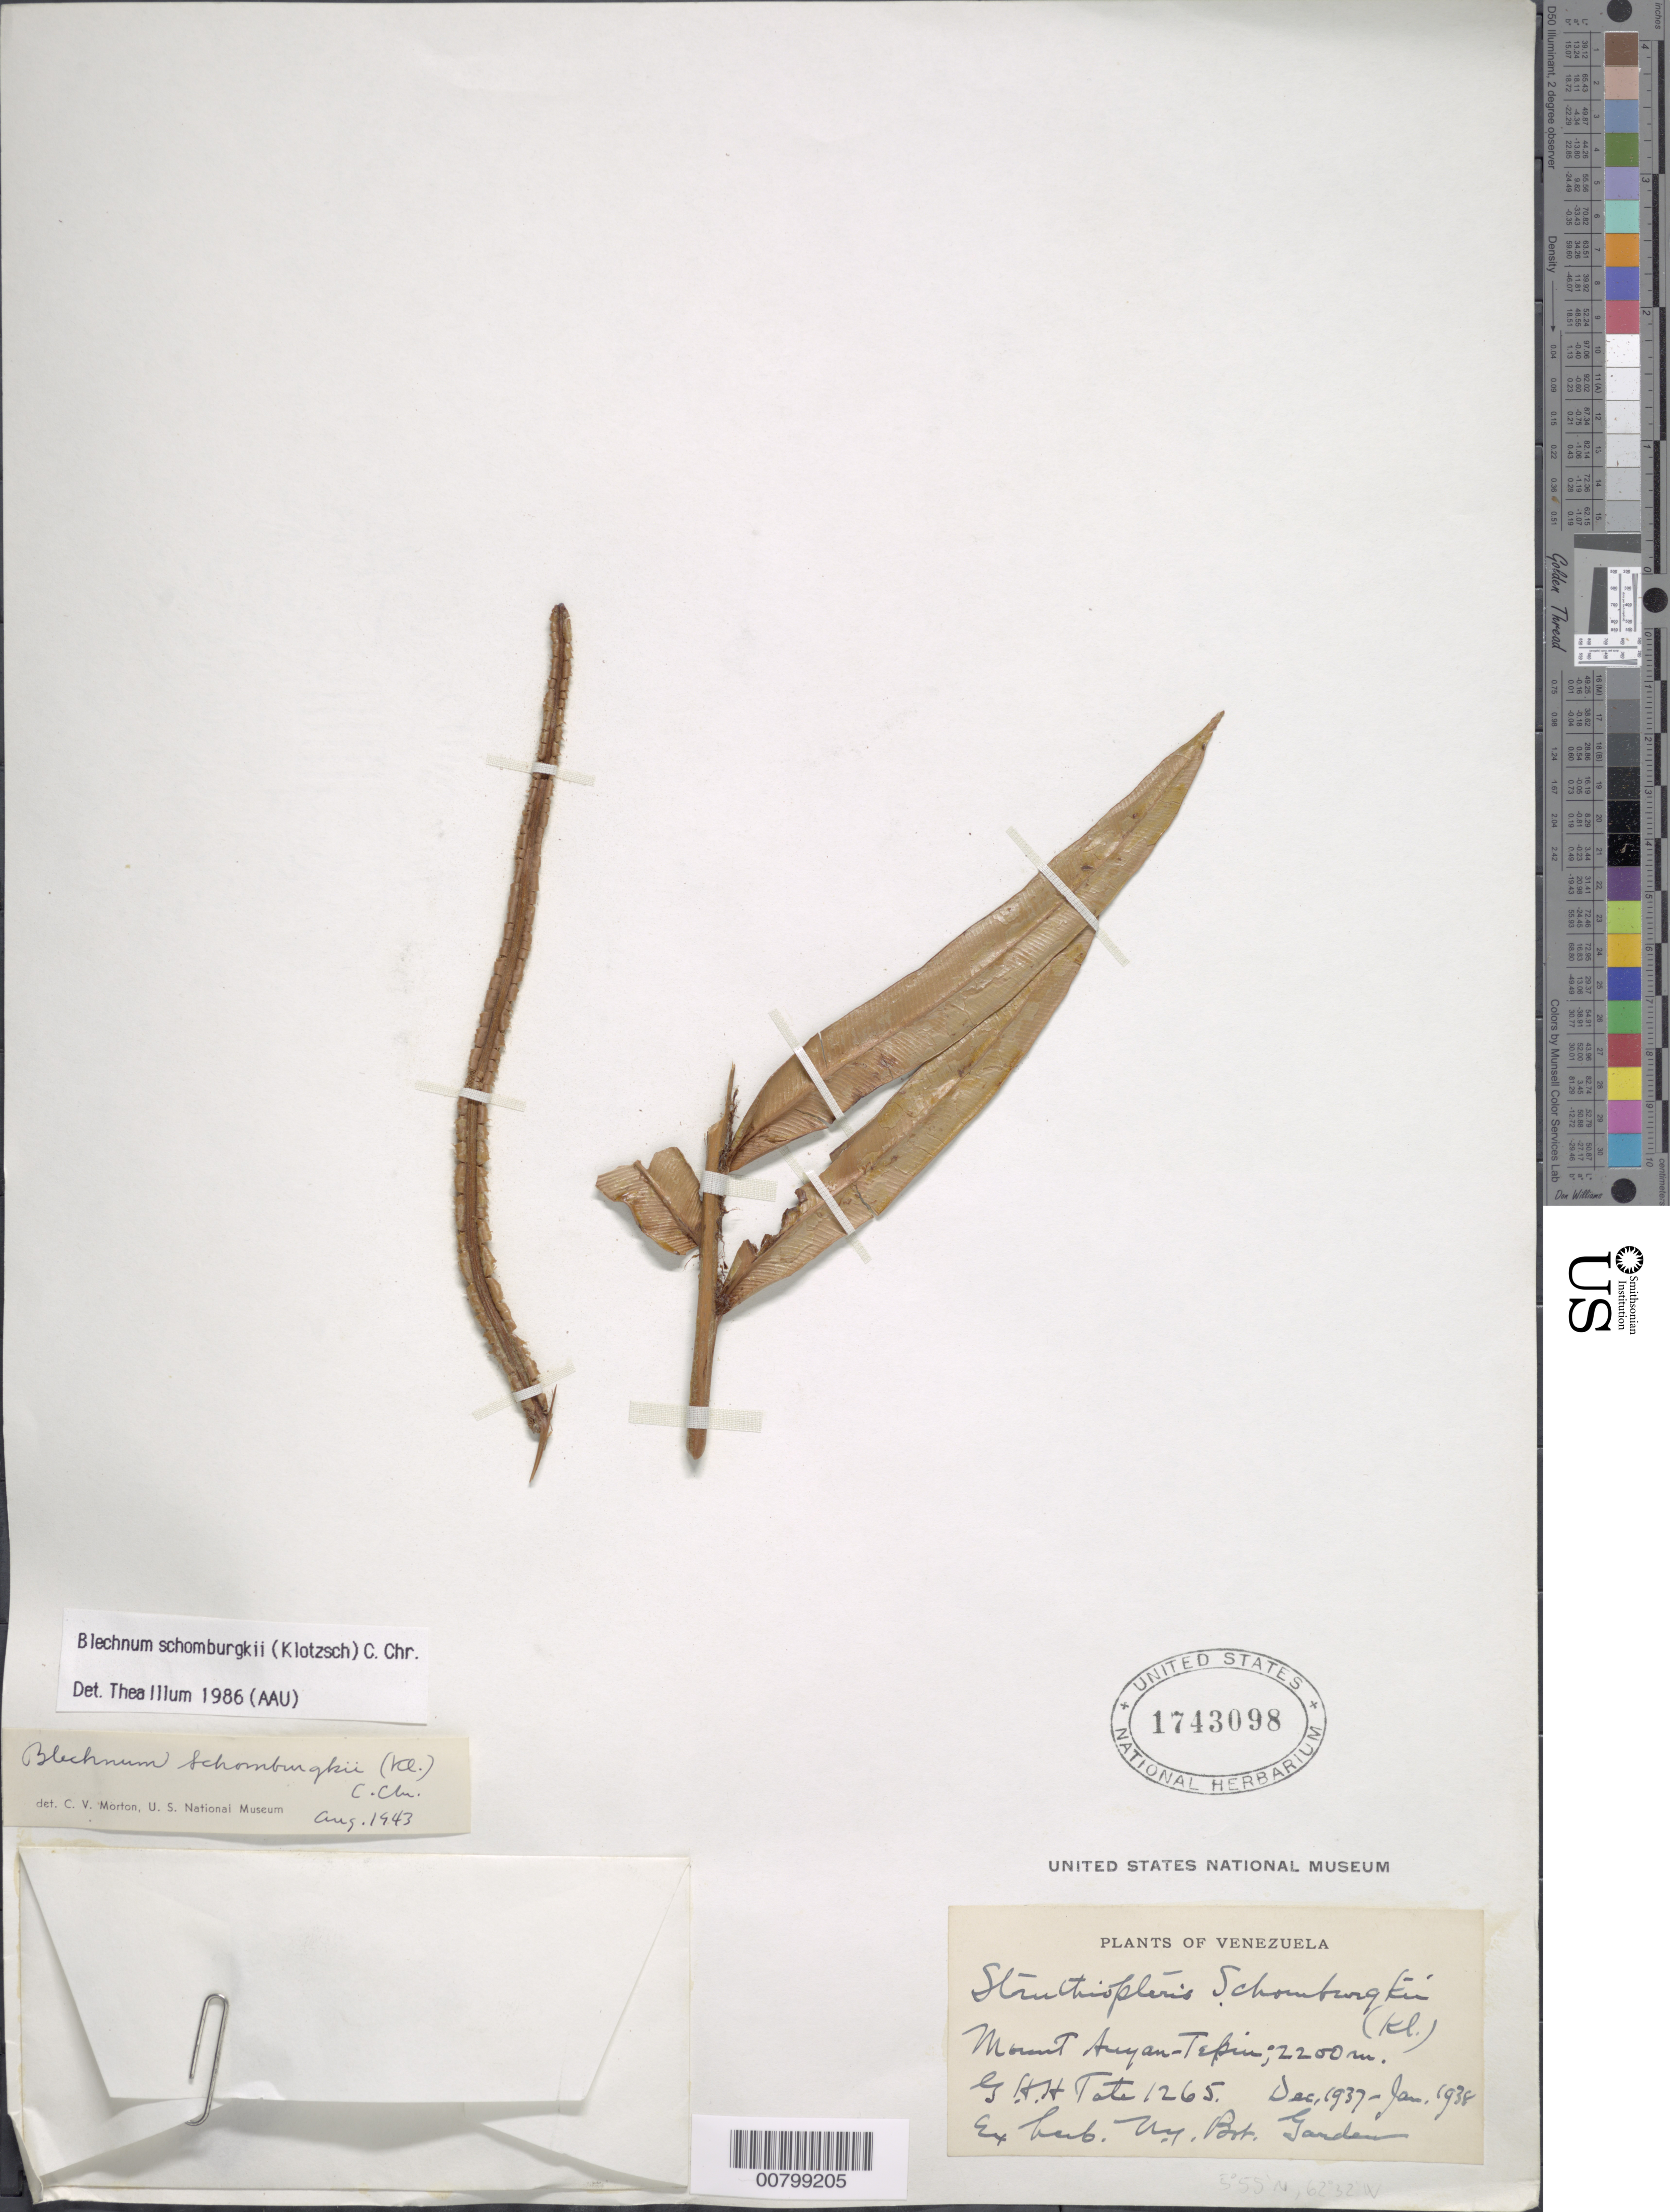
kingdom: Plantae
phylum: Tracheophyta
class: Polypodiopsida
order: Polypodiales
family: Blechnaceae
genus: Blechnum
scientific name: Blechnum schomburgkii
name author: (Klotzsch) C. Chr.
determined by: Illum, T.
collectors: G. H. H.Tate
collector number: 1265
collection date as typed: Dec-37 to Jan-38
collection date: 1937-12/1938-01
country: Venezuela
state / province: Bolívar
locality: Mt. Auyan-tepuí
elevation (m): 2200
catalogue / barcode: US 1743098